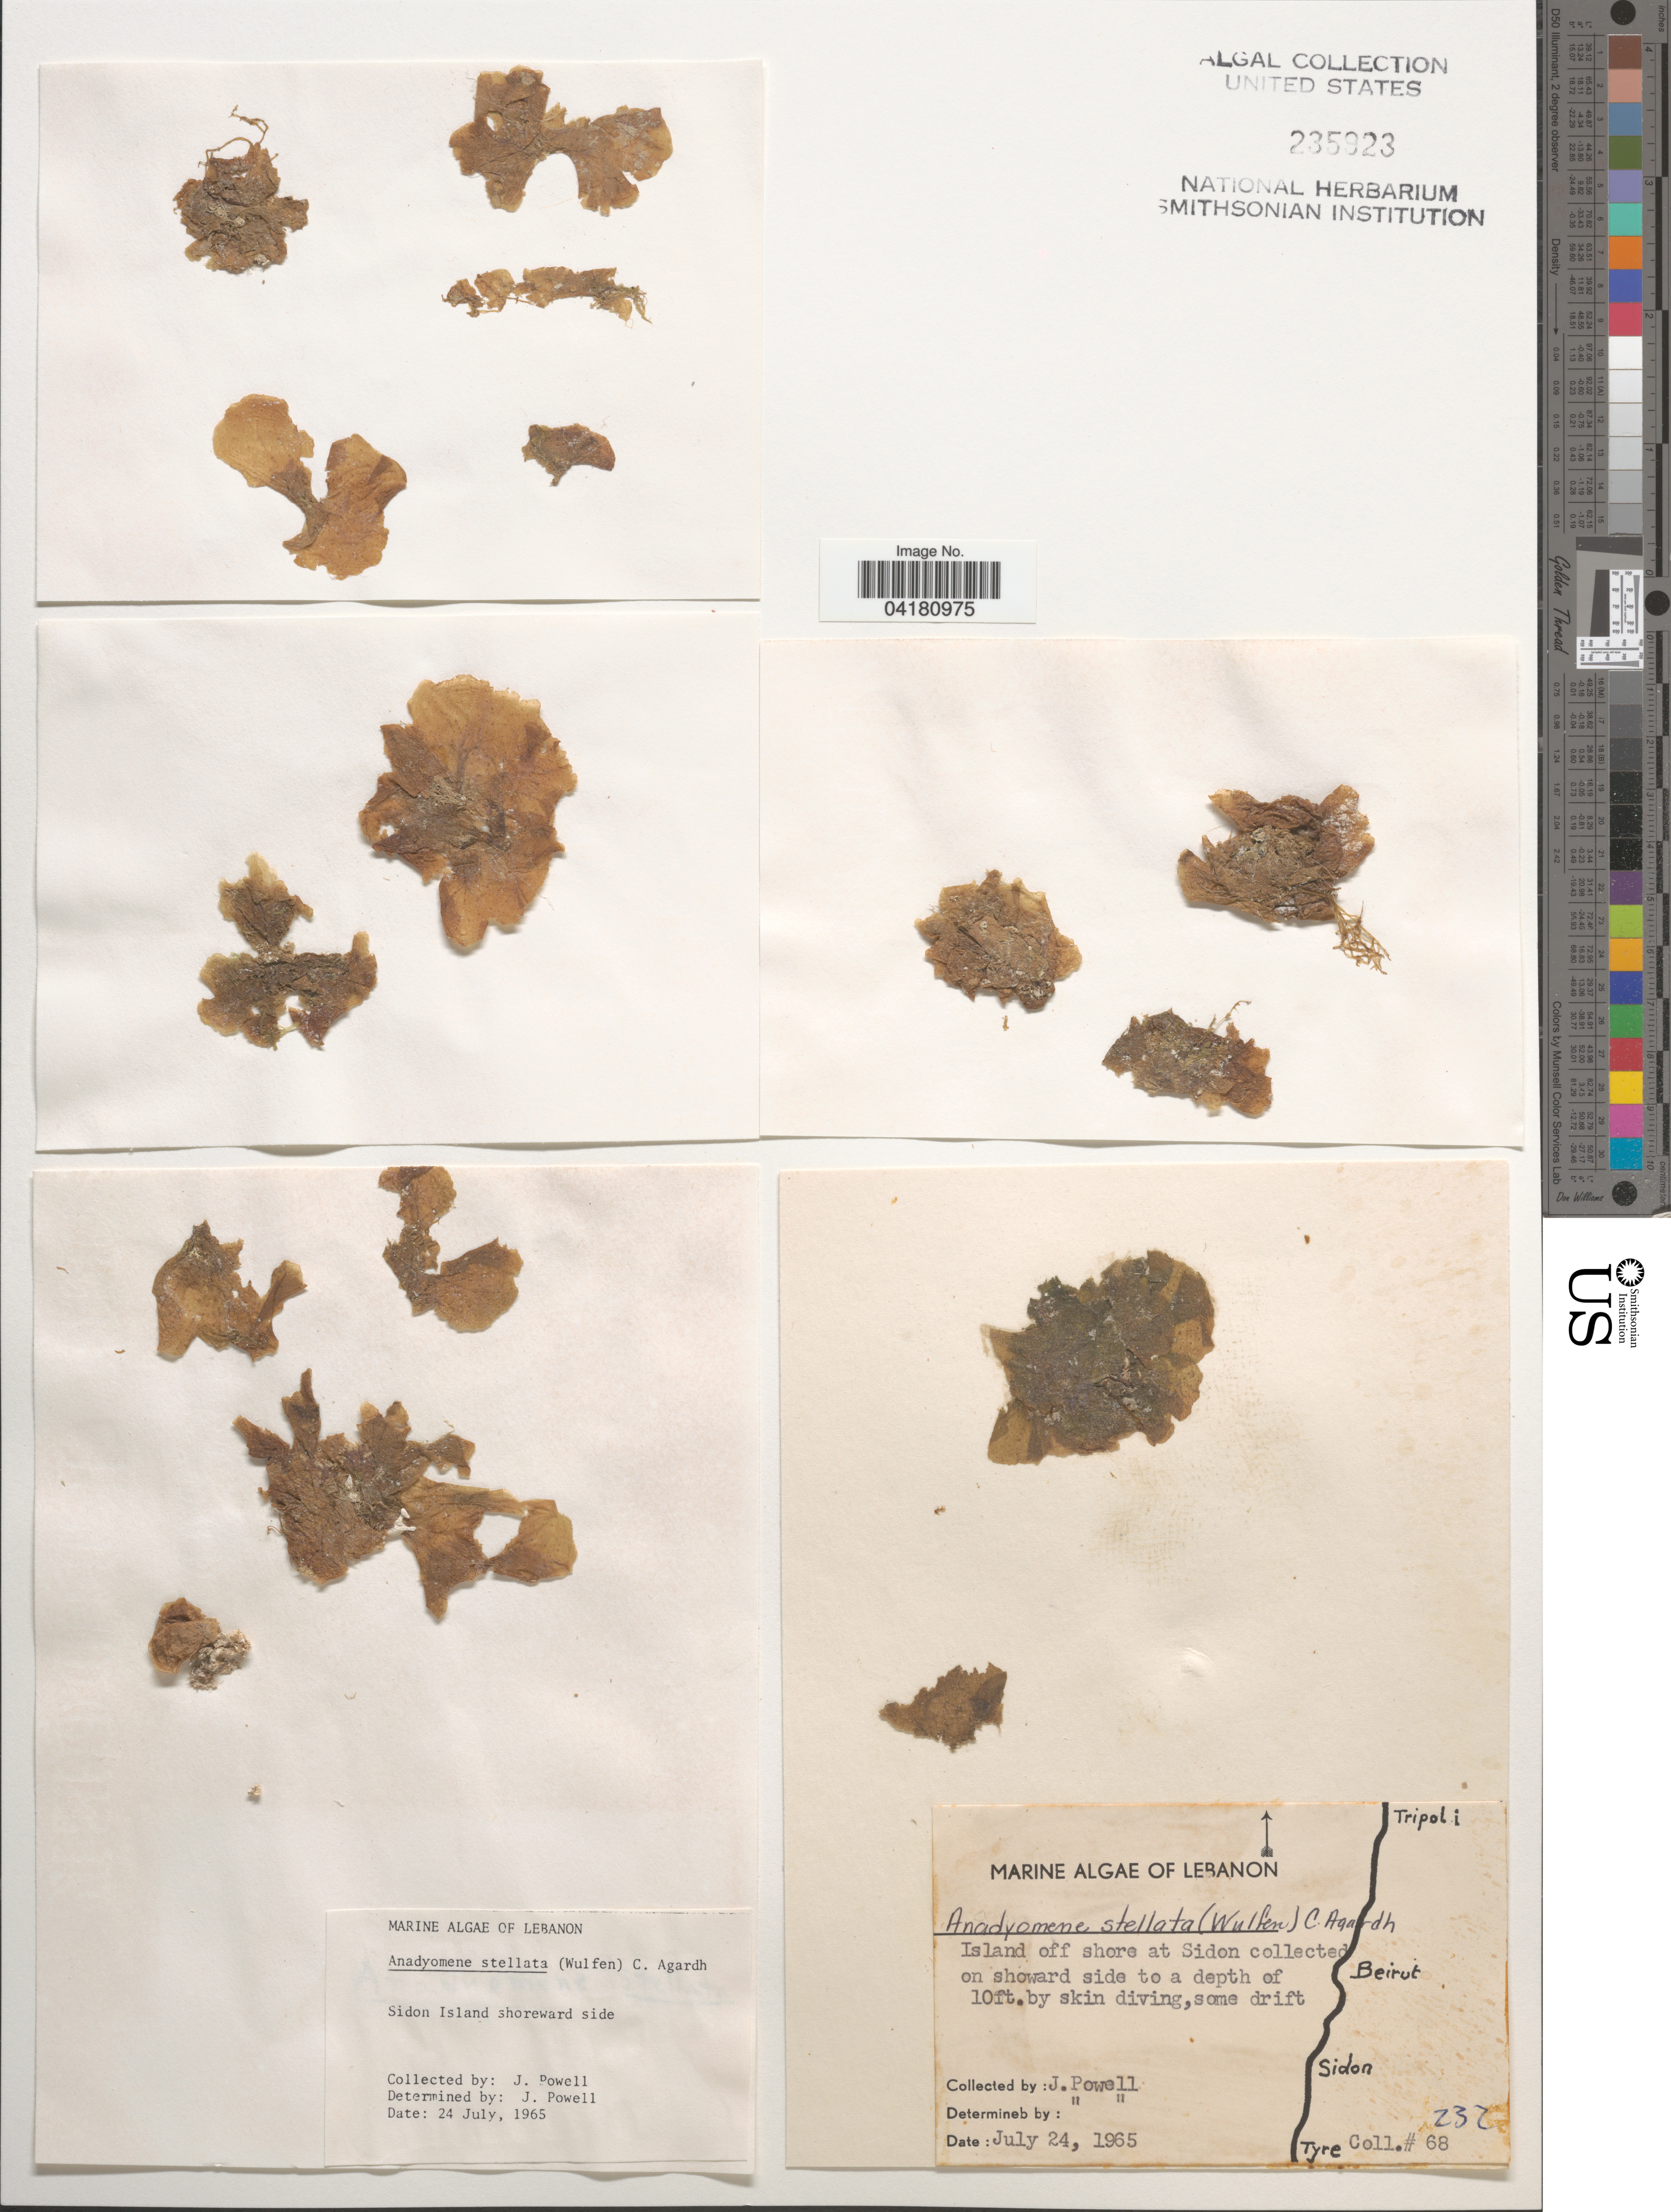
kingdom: Plantae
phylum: Chlorophyta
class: Ulvophyceae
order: Cladophorales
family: Anadyomenaceae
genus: Anadyomene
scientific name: Anadyomene stellata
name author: (Wulfen) C. Agardh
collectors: J. Powell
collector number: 68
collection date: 1965-07-24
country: Lebanon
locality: Island off shore at Sidon on showard side.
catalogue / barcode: US 235923